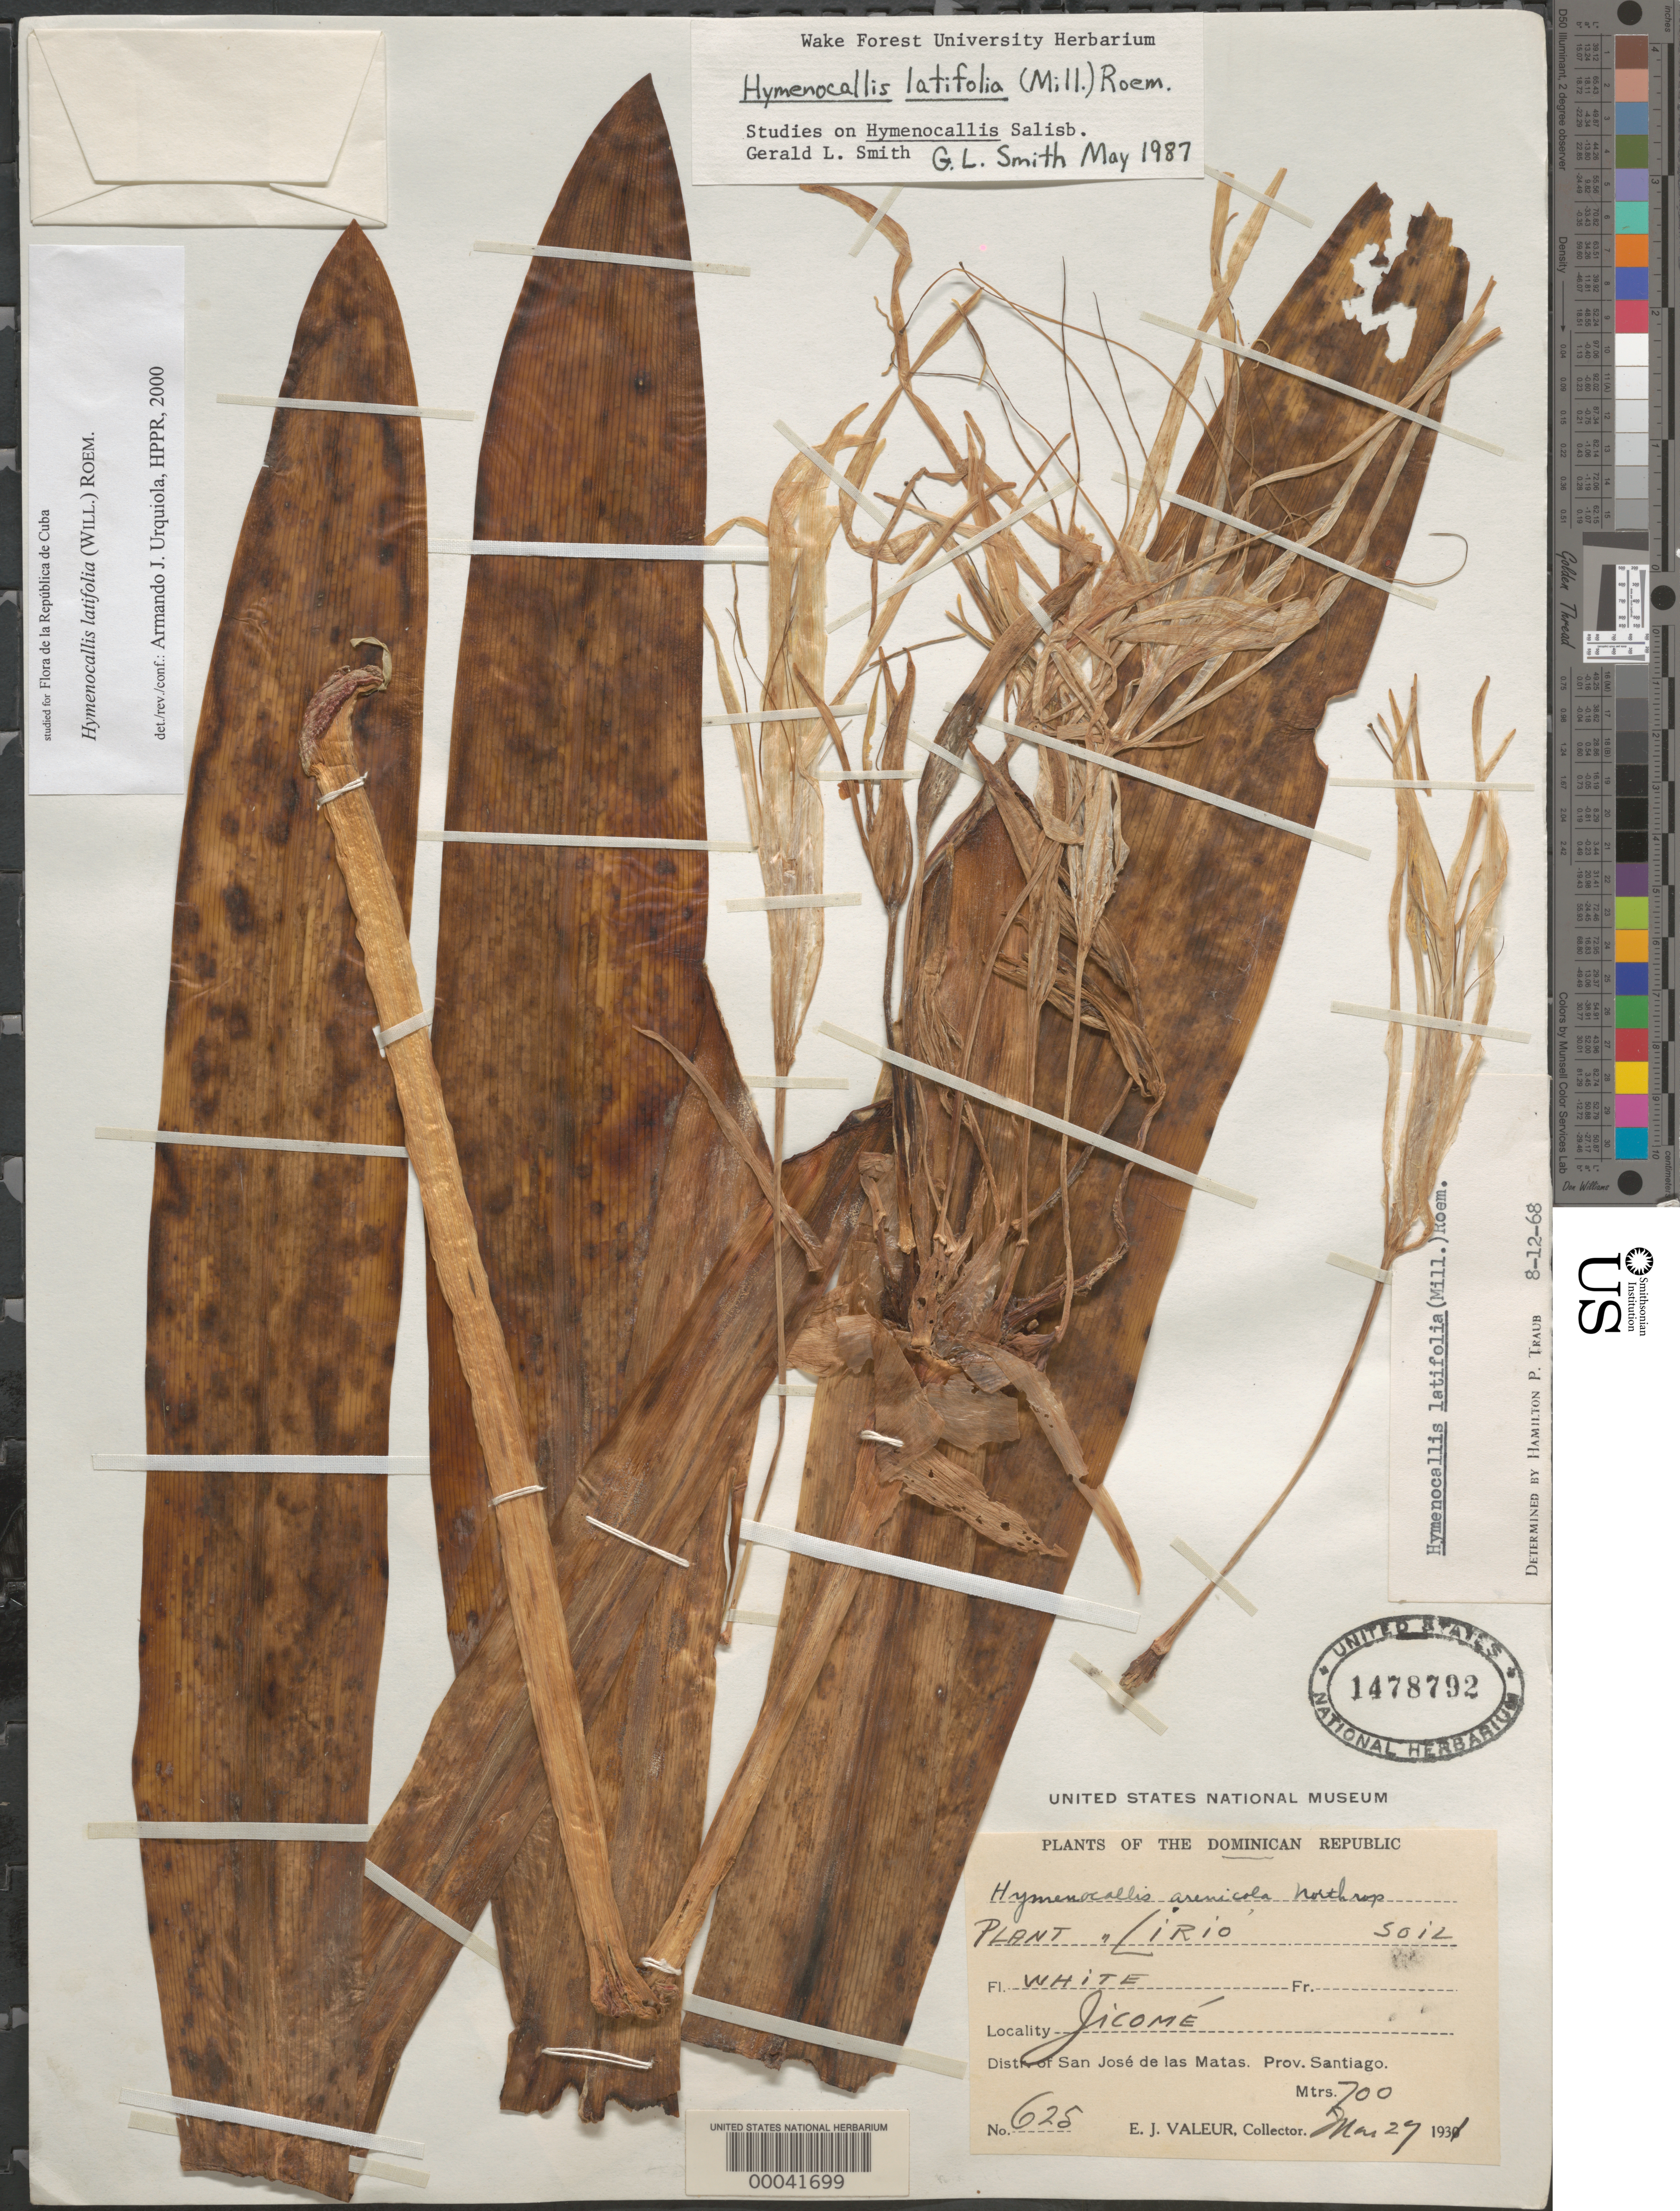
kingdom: Plantae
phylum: Tracheophyta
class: Liliopsida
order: Asparagales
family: Amaryllidaceae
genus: Hymenocallis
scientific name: Hymenocallis latifolia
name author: (Mill.) M. Roem.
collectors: E. Valeur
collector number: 625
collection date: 1931-05-27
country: Dominican Republic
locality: Jicomé. Distr. of San José de las Matas. Prov. Santiago.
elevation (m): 700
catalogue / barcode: US 1478792